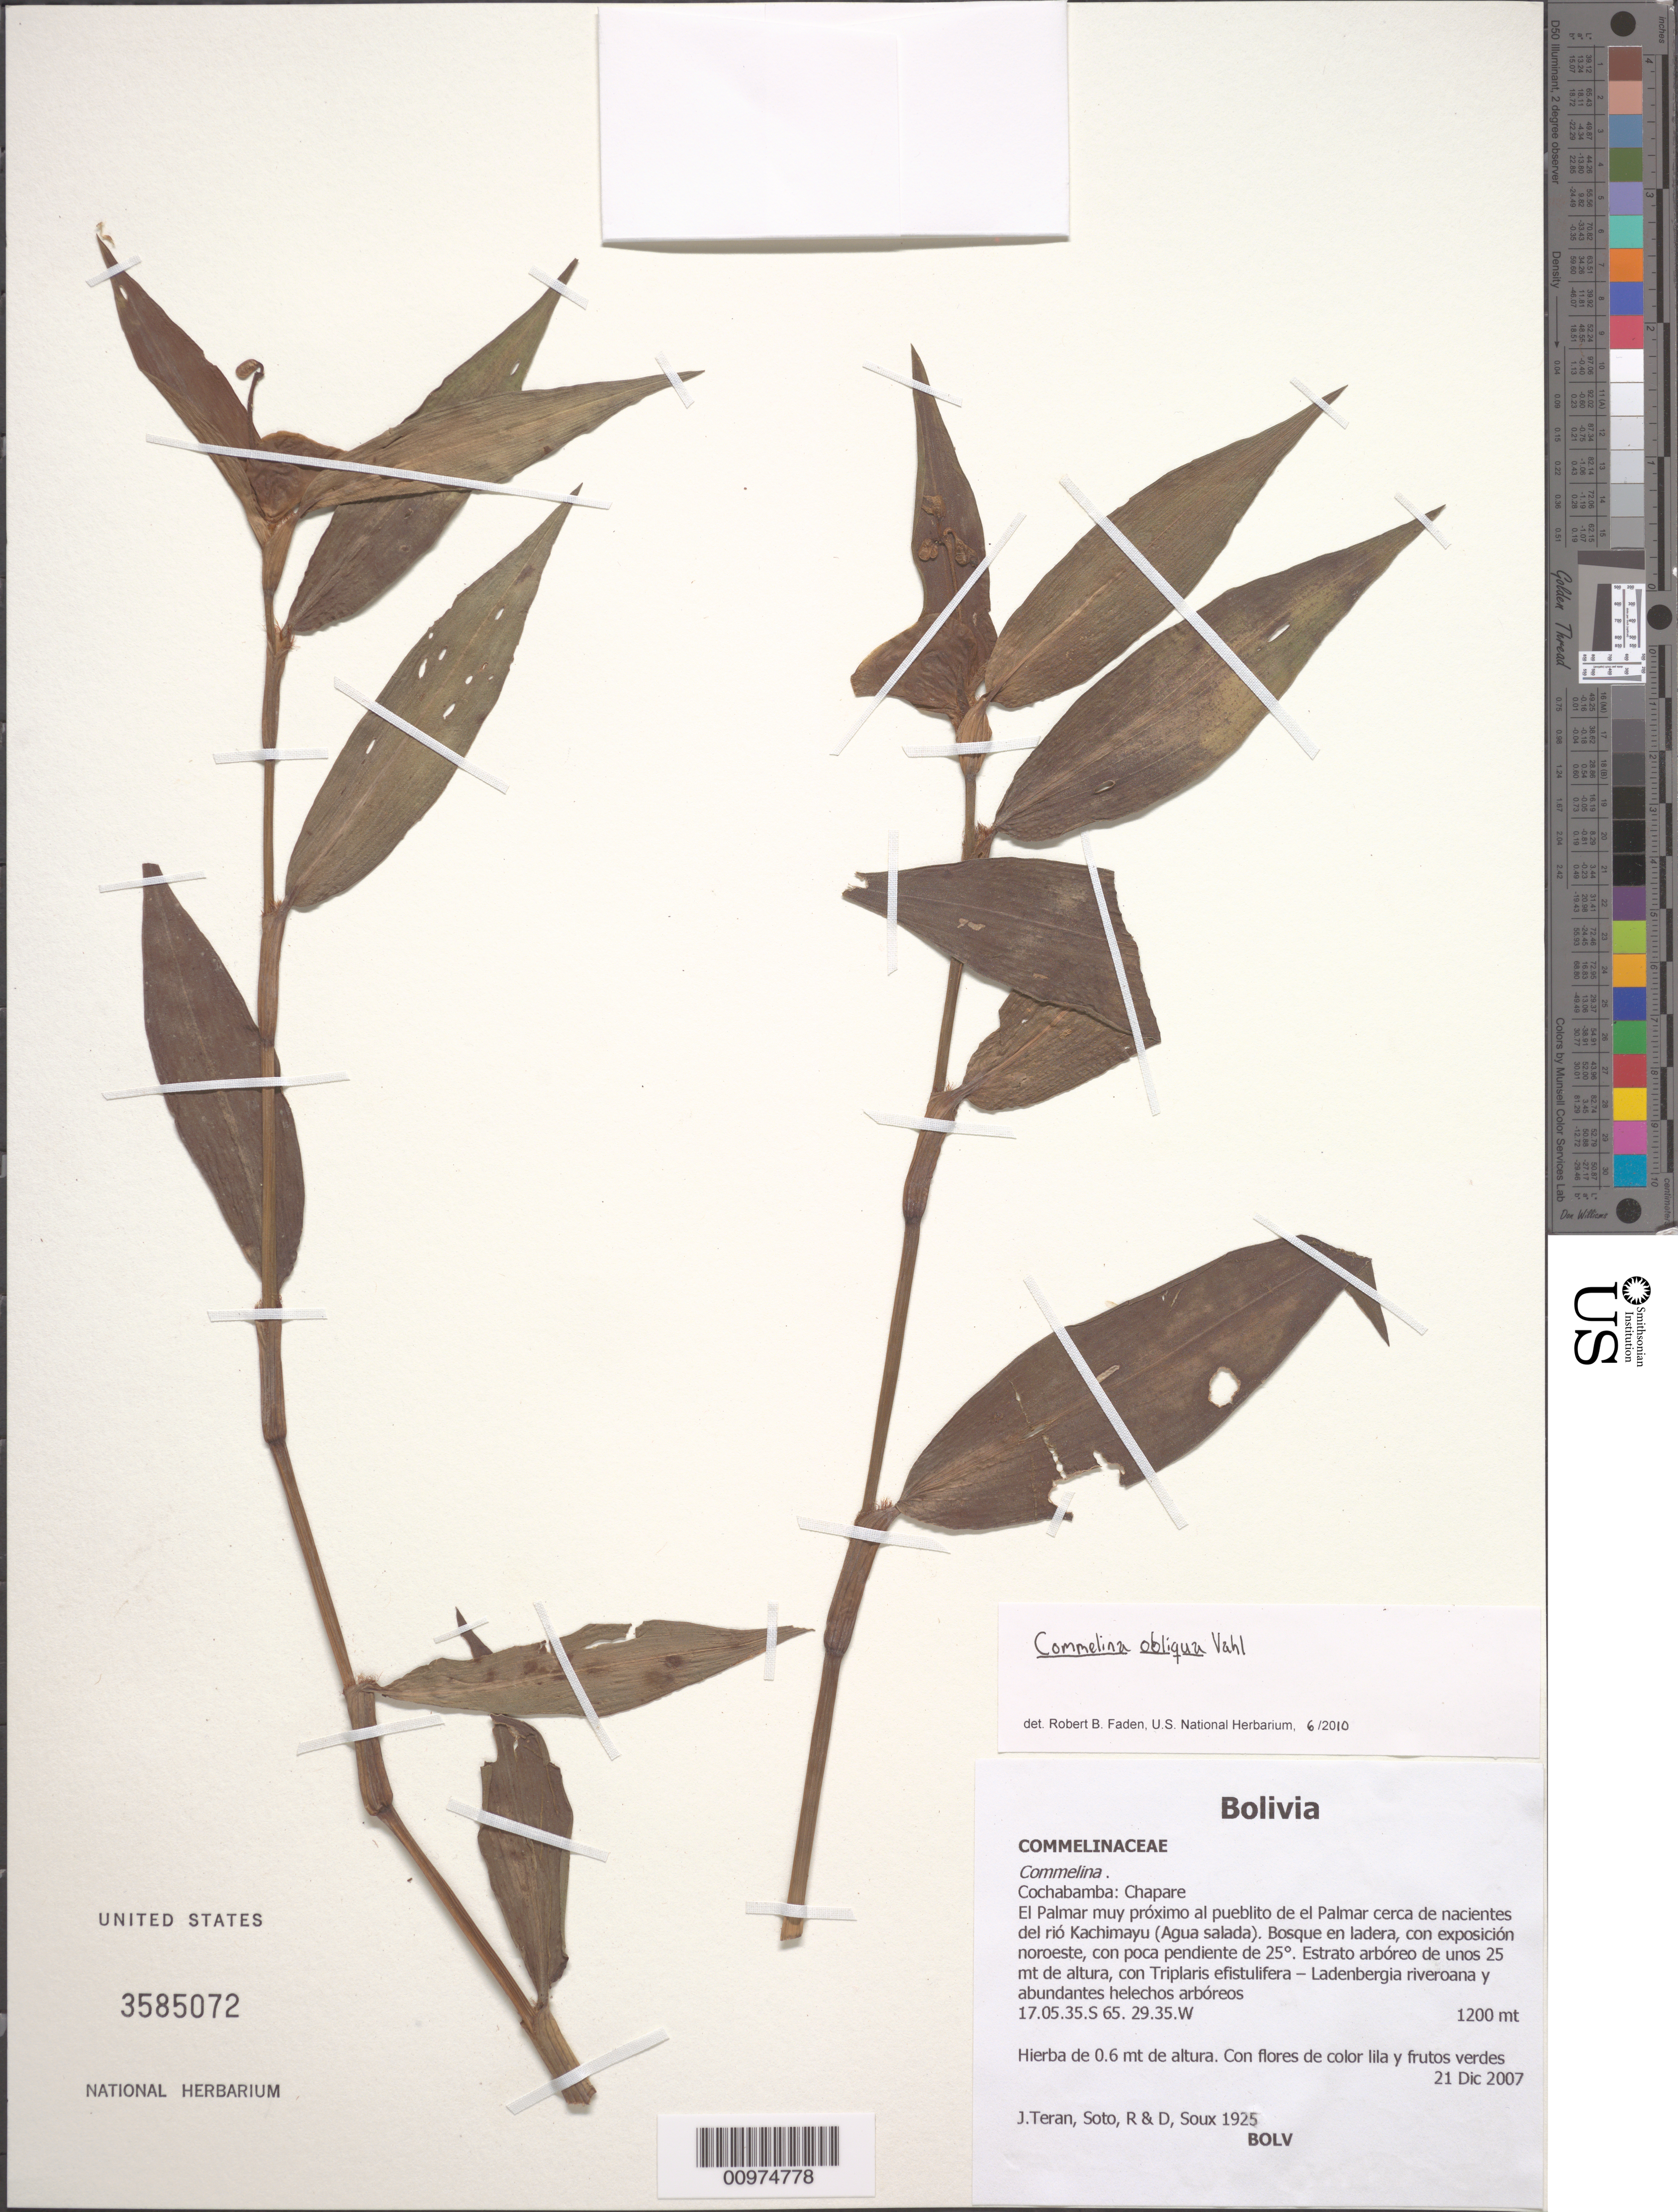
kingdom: Plantae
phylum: Tracheophyta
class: Liliopsida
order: Commelinales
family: Commelinaceae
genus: Commelina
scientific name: Commelina obliqua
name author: Vahl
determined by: Faden, Robert B., (US), Smithsonian Institution - National Museum of Natural History (UNITED STATES)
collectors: J. Teran et al.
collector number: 1925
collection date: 2007-12-21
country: Bolivia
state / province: Cochabamba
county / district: Chaparé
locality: El Palmar muy próximo al pueblito de el Palmar cerca de nacientes del rió Kachimayu (Agua salada). Bosque en ladera, con exposición noroeste, con poca pendiente de 25°. Estrato arbóreo de unos 25 mt de altura, con Triplaris efistulifera - Ladenbertgia riveroana y abundantes helechos arbóreos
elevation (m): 1200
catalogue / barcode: US 3585072